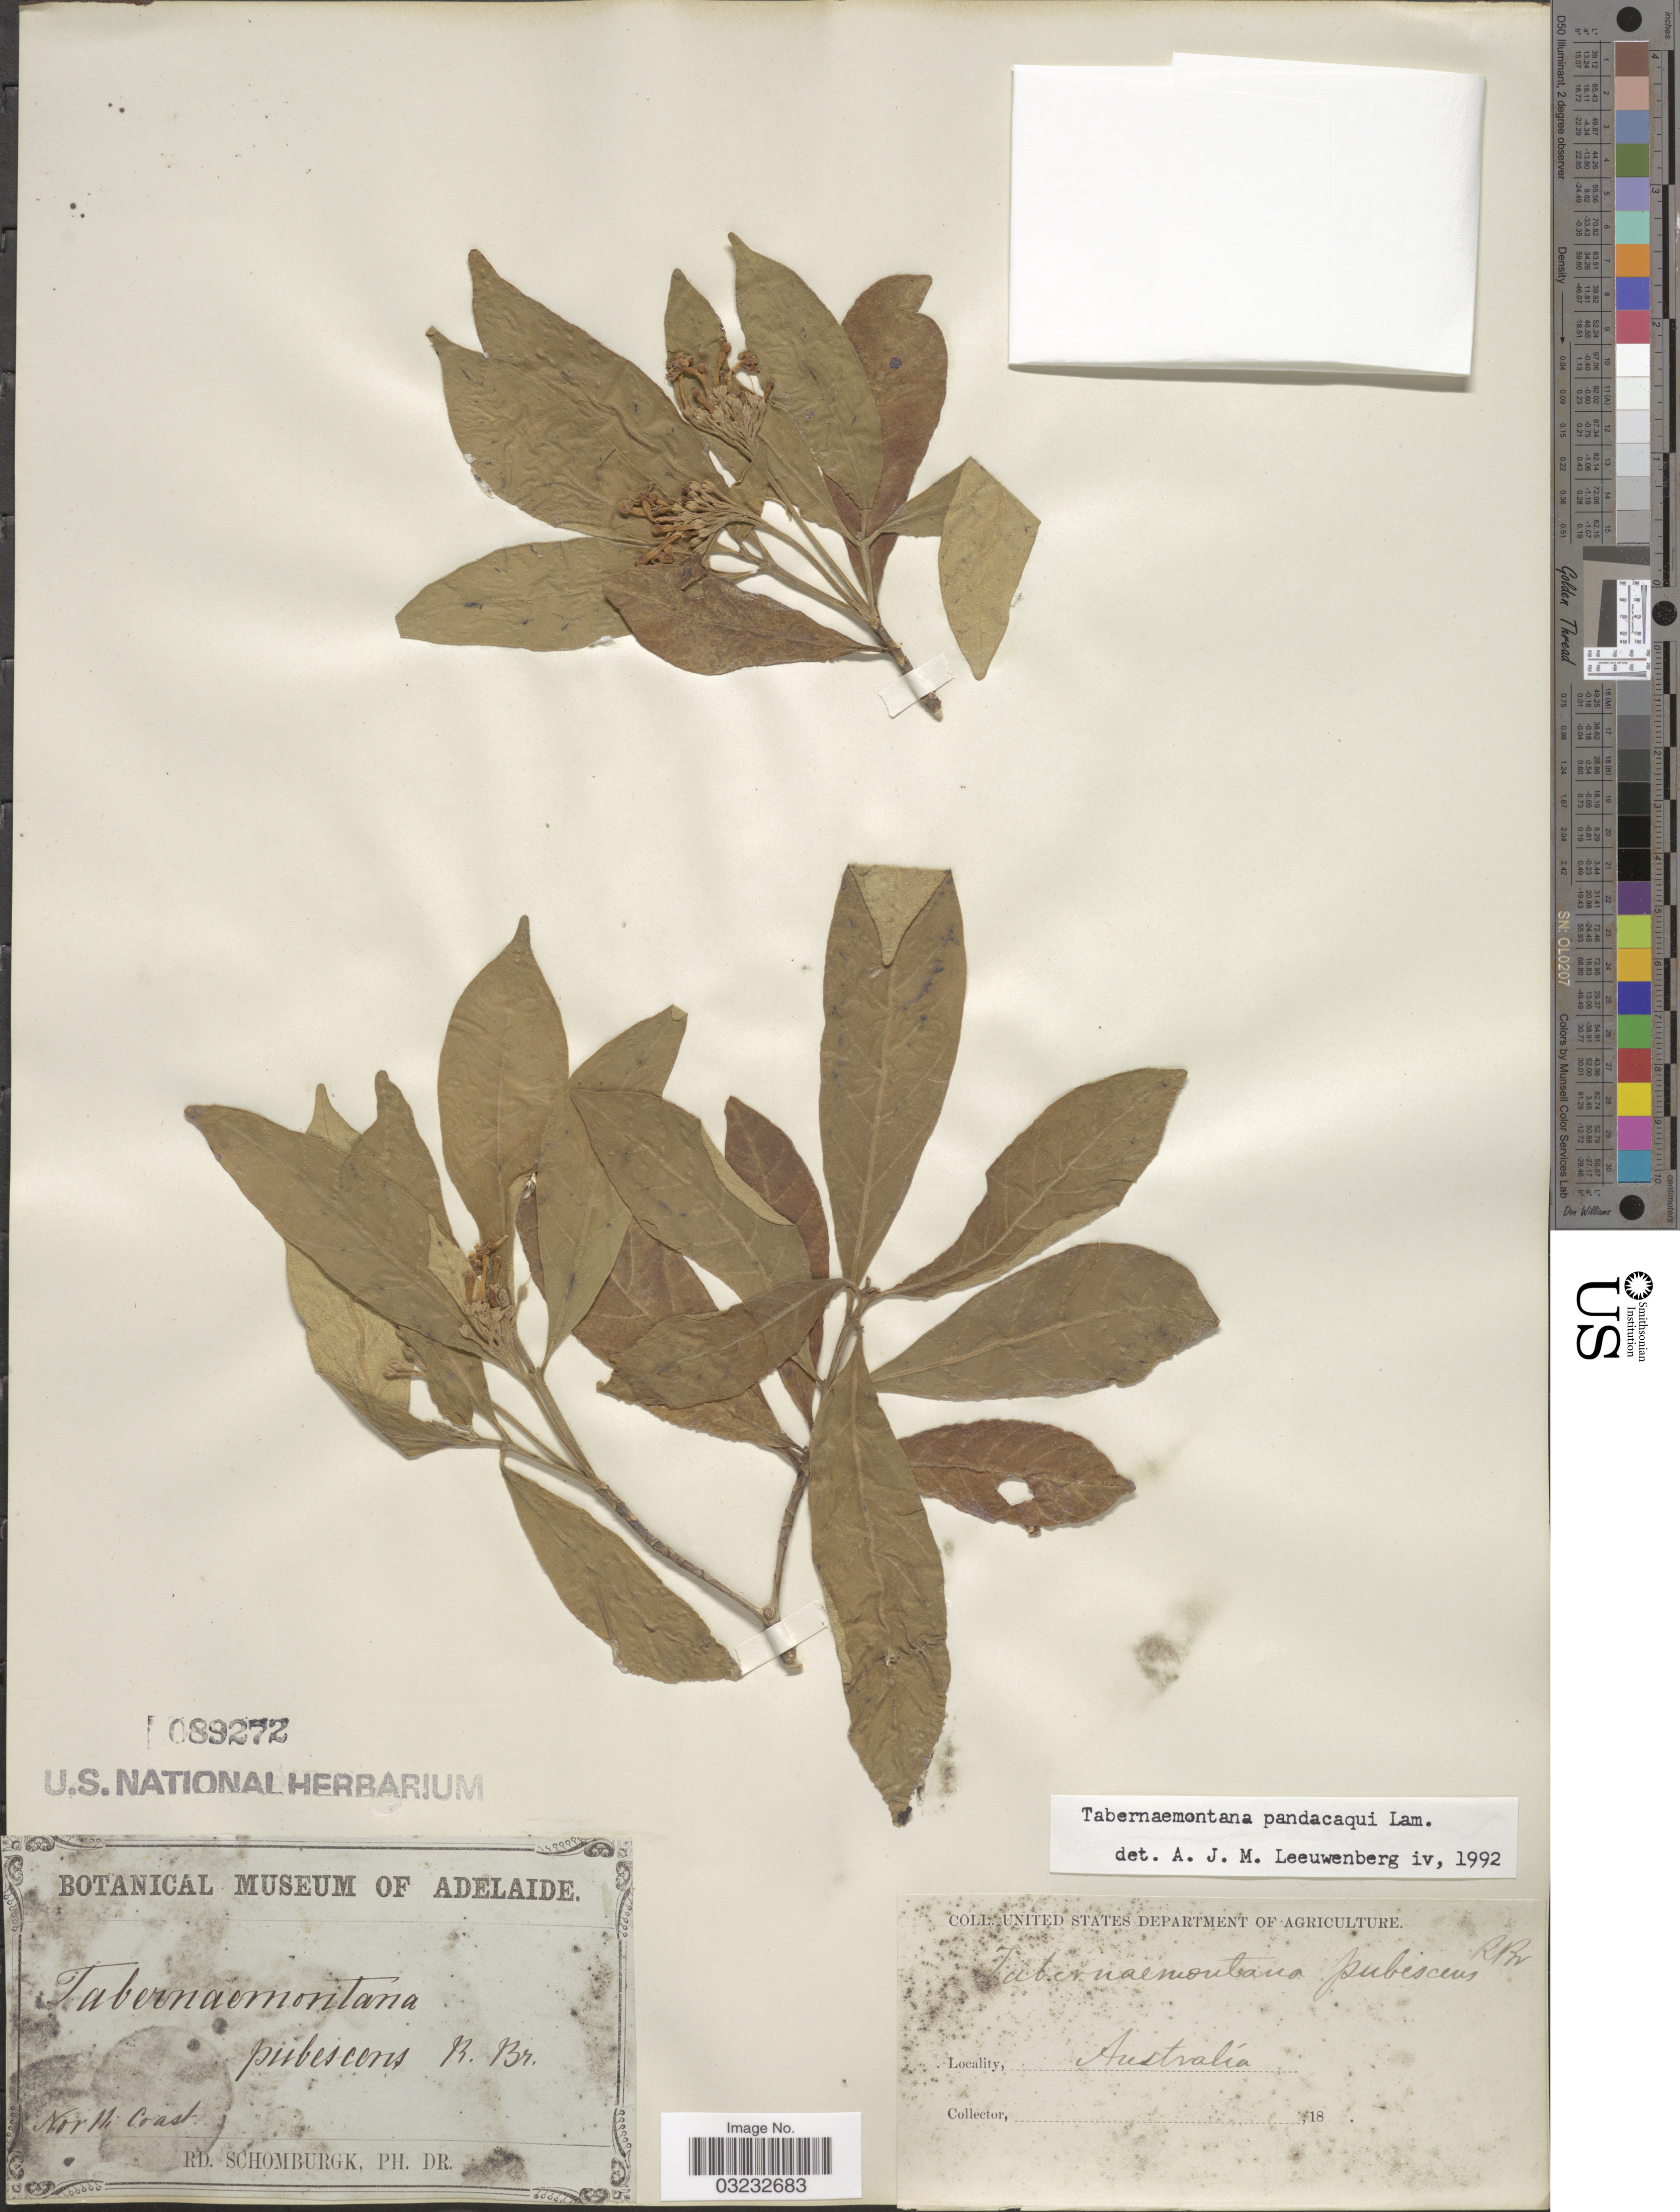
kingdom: Plantae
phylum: Tracheophyta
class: Magnoliopsida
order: Gentianales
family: Apocynaceae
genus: Tabernaemontana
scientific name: Tabernaemontana pandacaqui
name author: Poir.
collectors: -- Schomburgk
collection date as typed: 18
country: Australia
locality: North Coast.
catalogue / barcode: US 89272